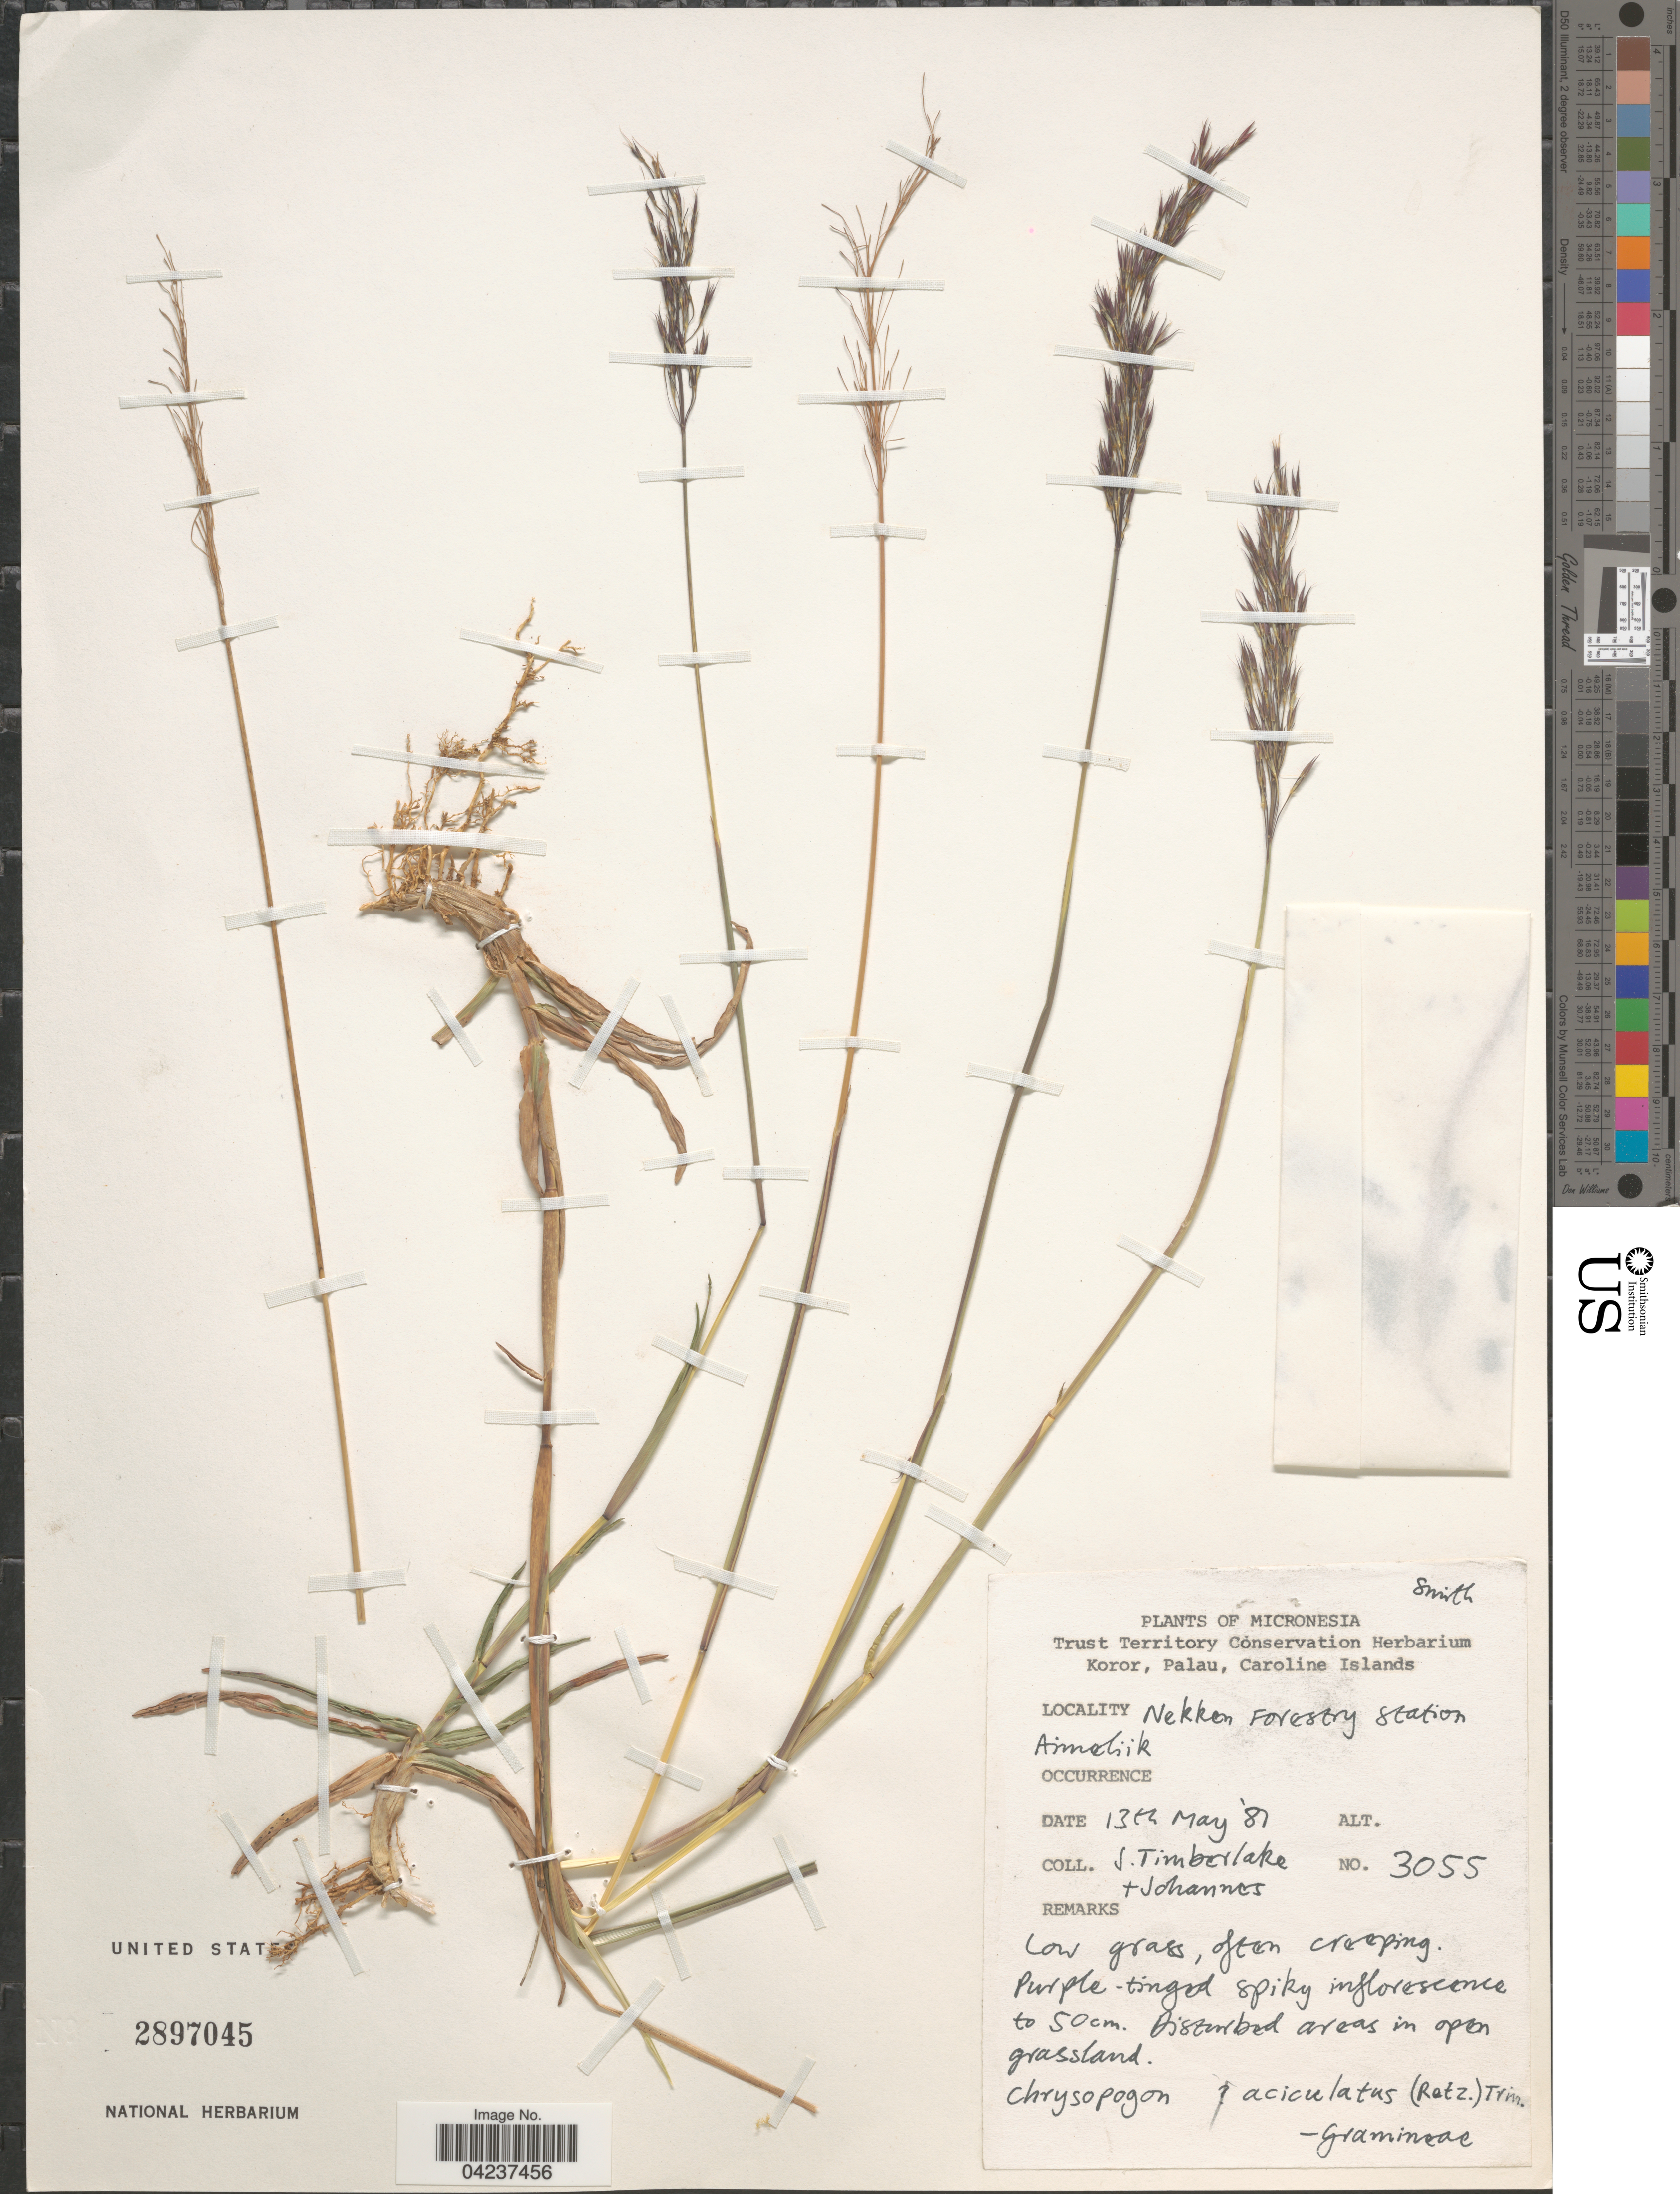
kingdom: Plantae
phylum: Tracheophyta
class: Liliopsida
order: Poales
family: Poaceae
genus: Chrysopogon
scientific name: Chrysopogon aciculatus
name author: (Retz.) Trin.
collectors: J. Timberlake & -. Johannes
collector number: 3055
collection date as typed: Transcribed d/m/y: 13/5/87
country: Palau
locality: Koror, Palau, Caroline Islands. Nekken Forestry Station Aimaliik.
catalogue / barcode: US 2897045